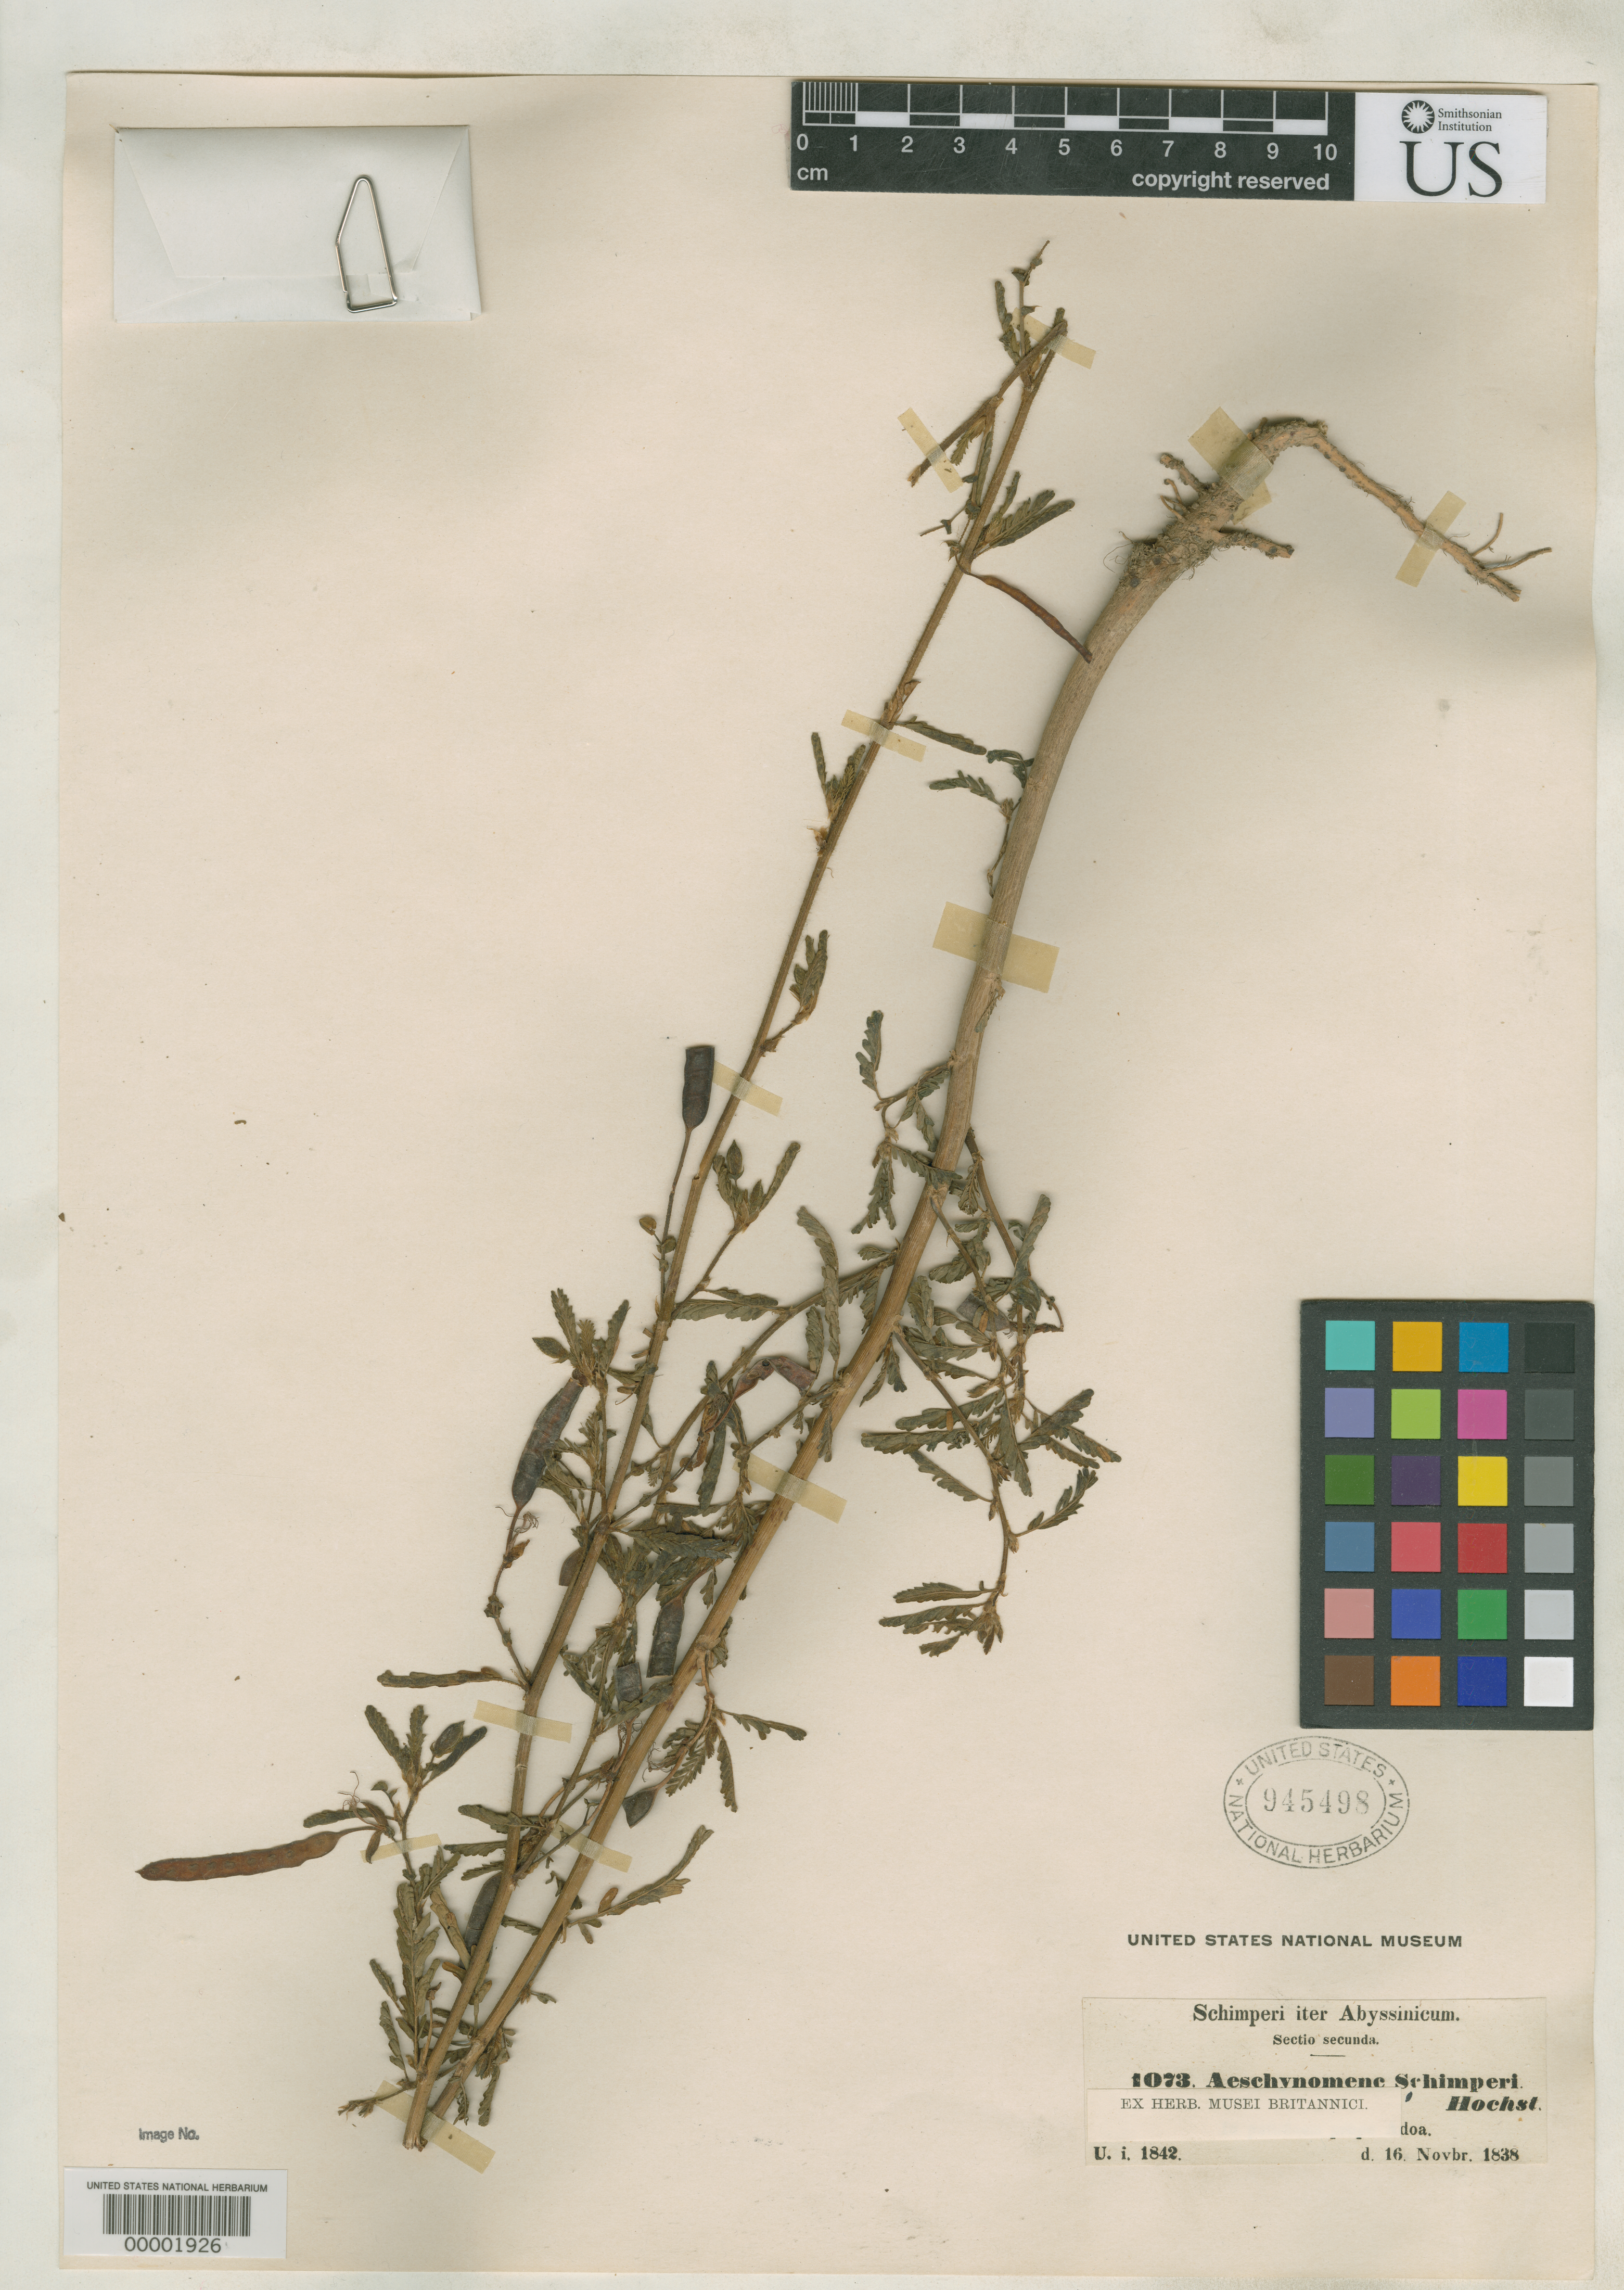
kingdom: Plantae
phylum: Tracheophyta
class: Magnoliopsida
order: Fabales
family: Fabaceae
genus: Aeschynomene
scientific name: Aeschynomene schimperi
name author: Hochst. ex A. Rich.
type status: Isotype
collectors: G. W. Schimper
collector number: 1073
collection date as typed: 16 Nov 1838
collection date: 1838-11-16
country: Ethiopia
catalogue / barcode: US 945498